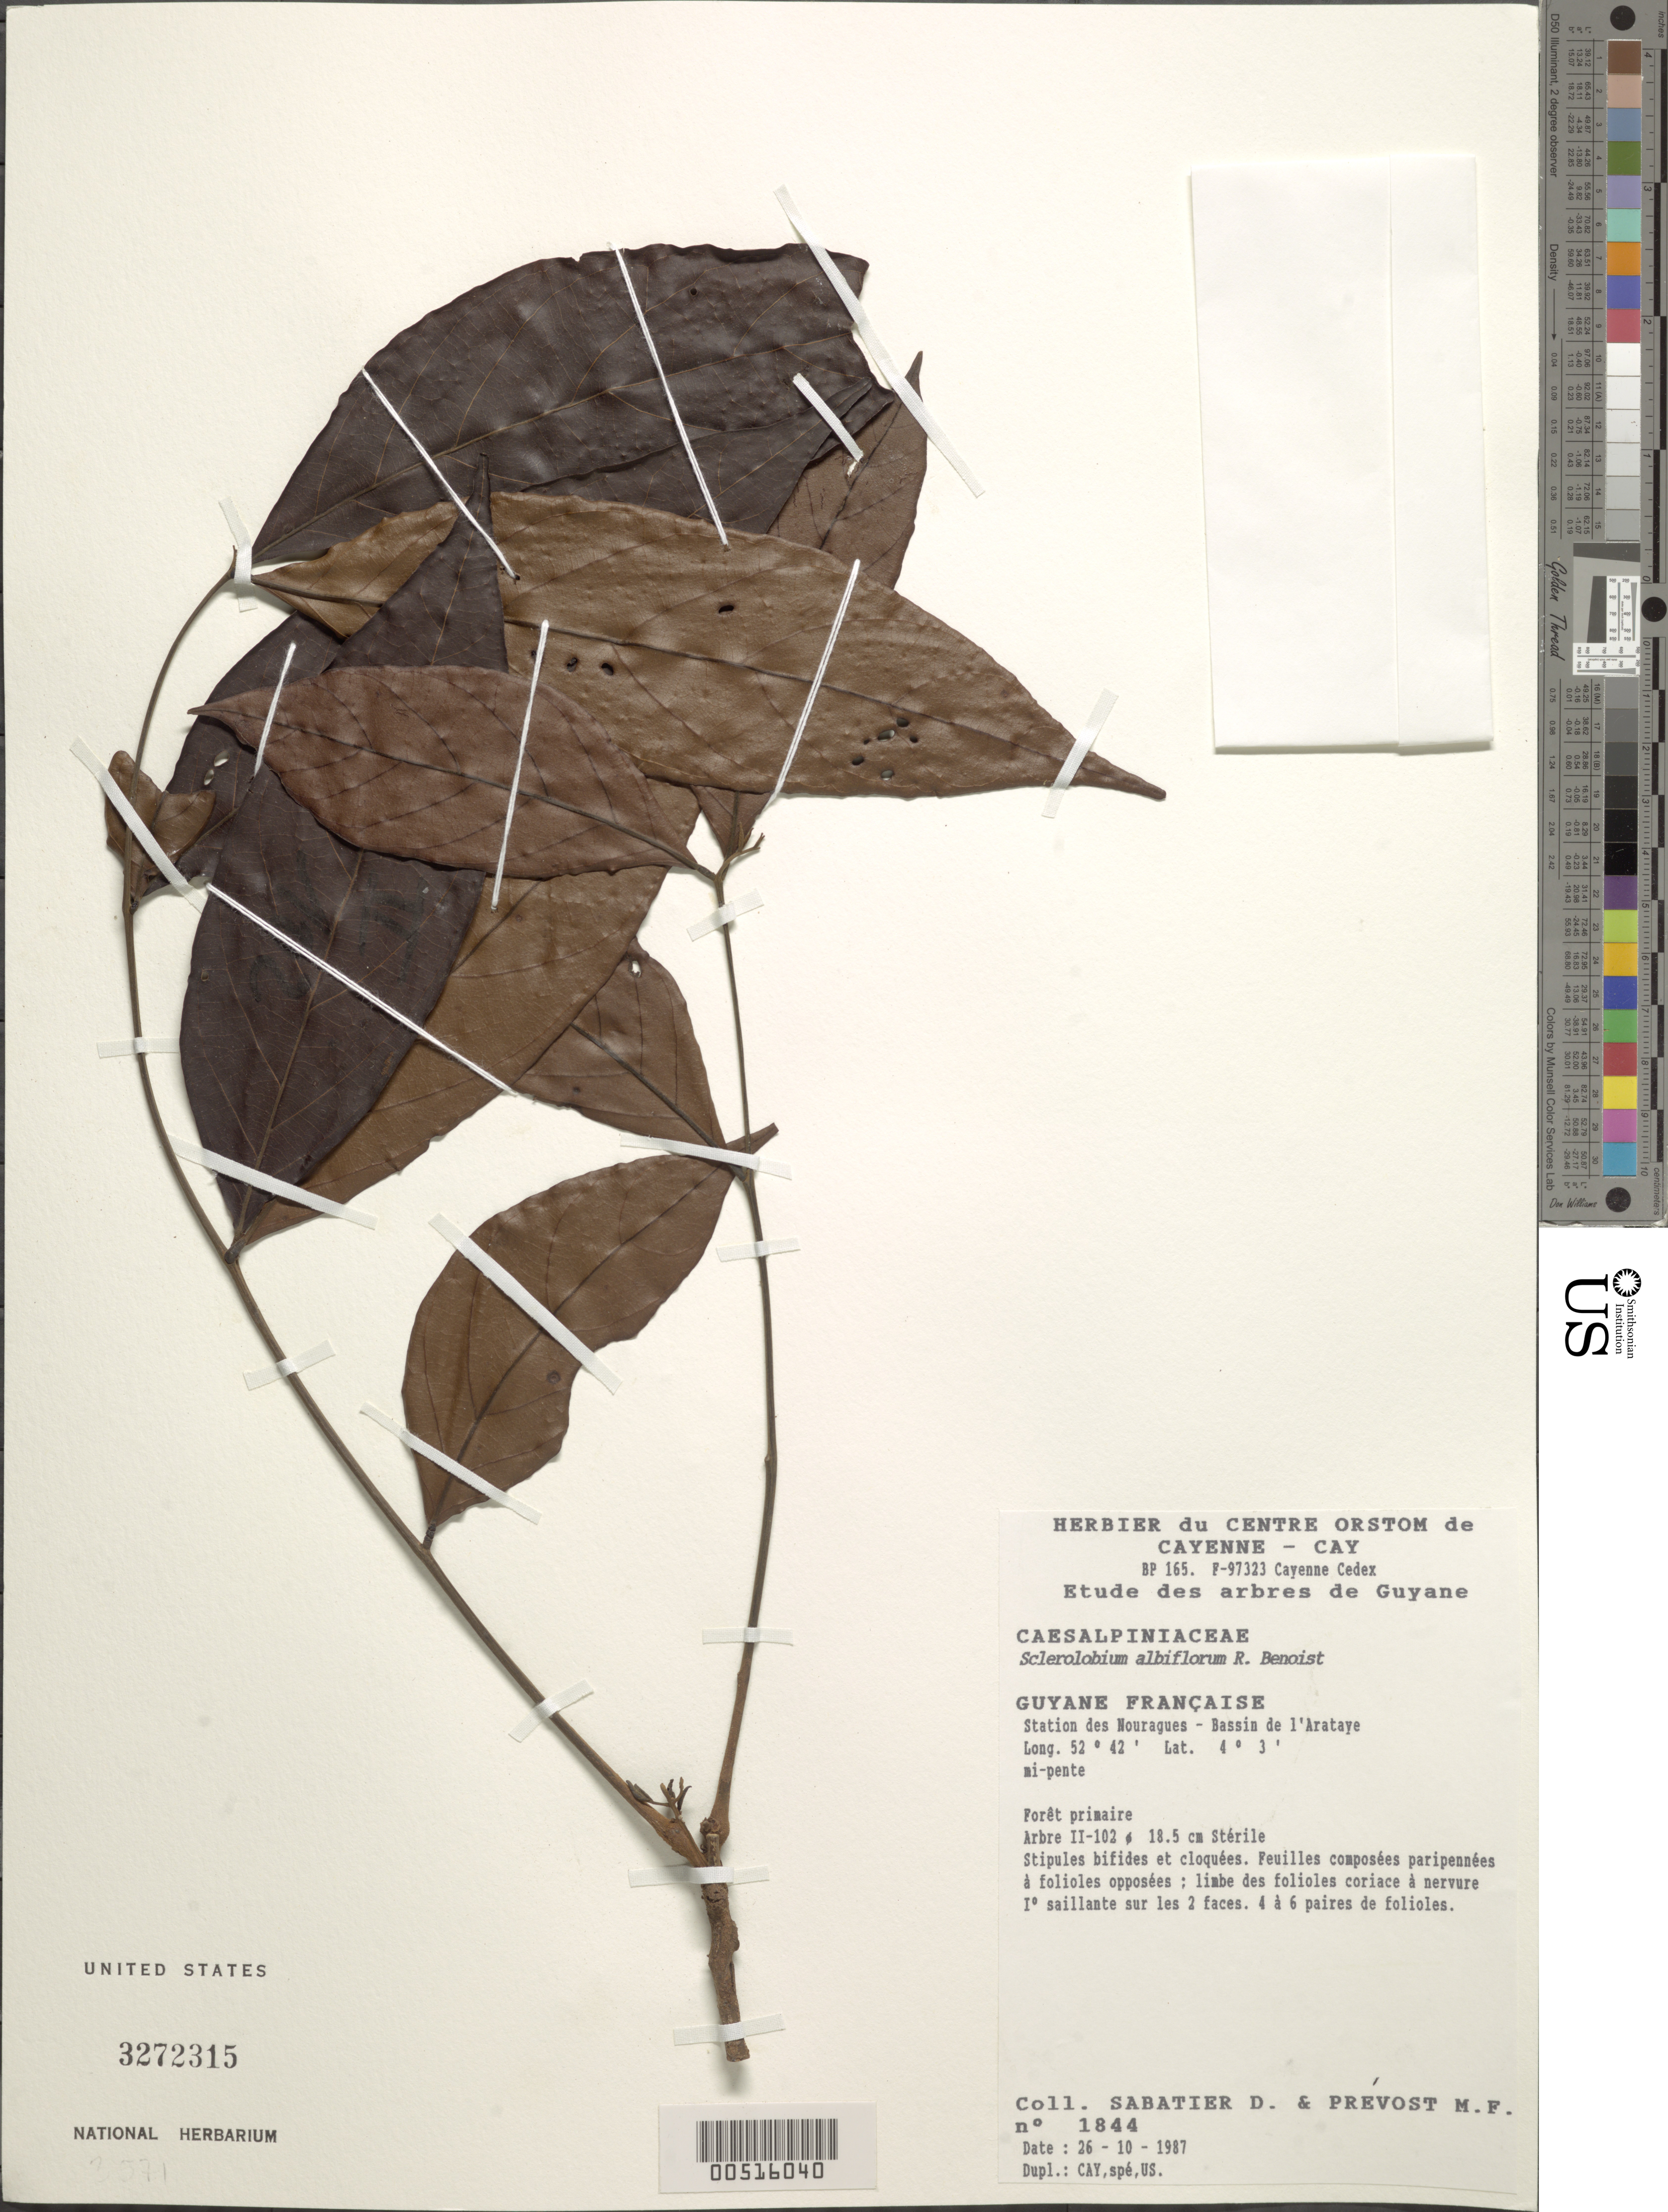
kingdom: Plantae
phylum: Tracheophyta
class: Magnoliopsida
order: Fabales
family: Fabaceae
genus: Tachigali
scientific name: Tachigali paraensis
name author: (Huber) Barneby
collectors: D. Sabatier & M.-F. Prévost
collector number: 1844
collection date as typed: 26 Oct 1987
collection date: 1987-10-26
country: French Guiana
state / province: Cayenne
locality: Station des noragues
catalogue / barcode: US 3272315